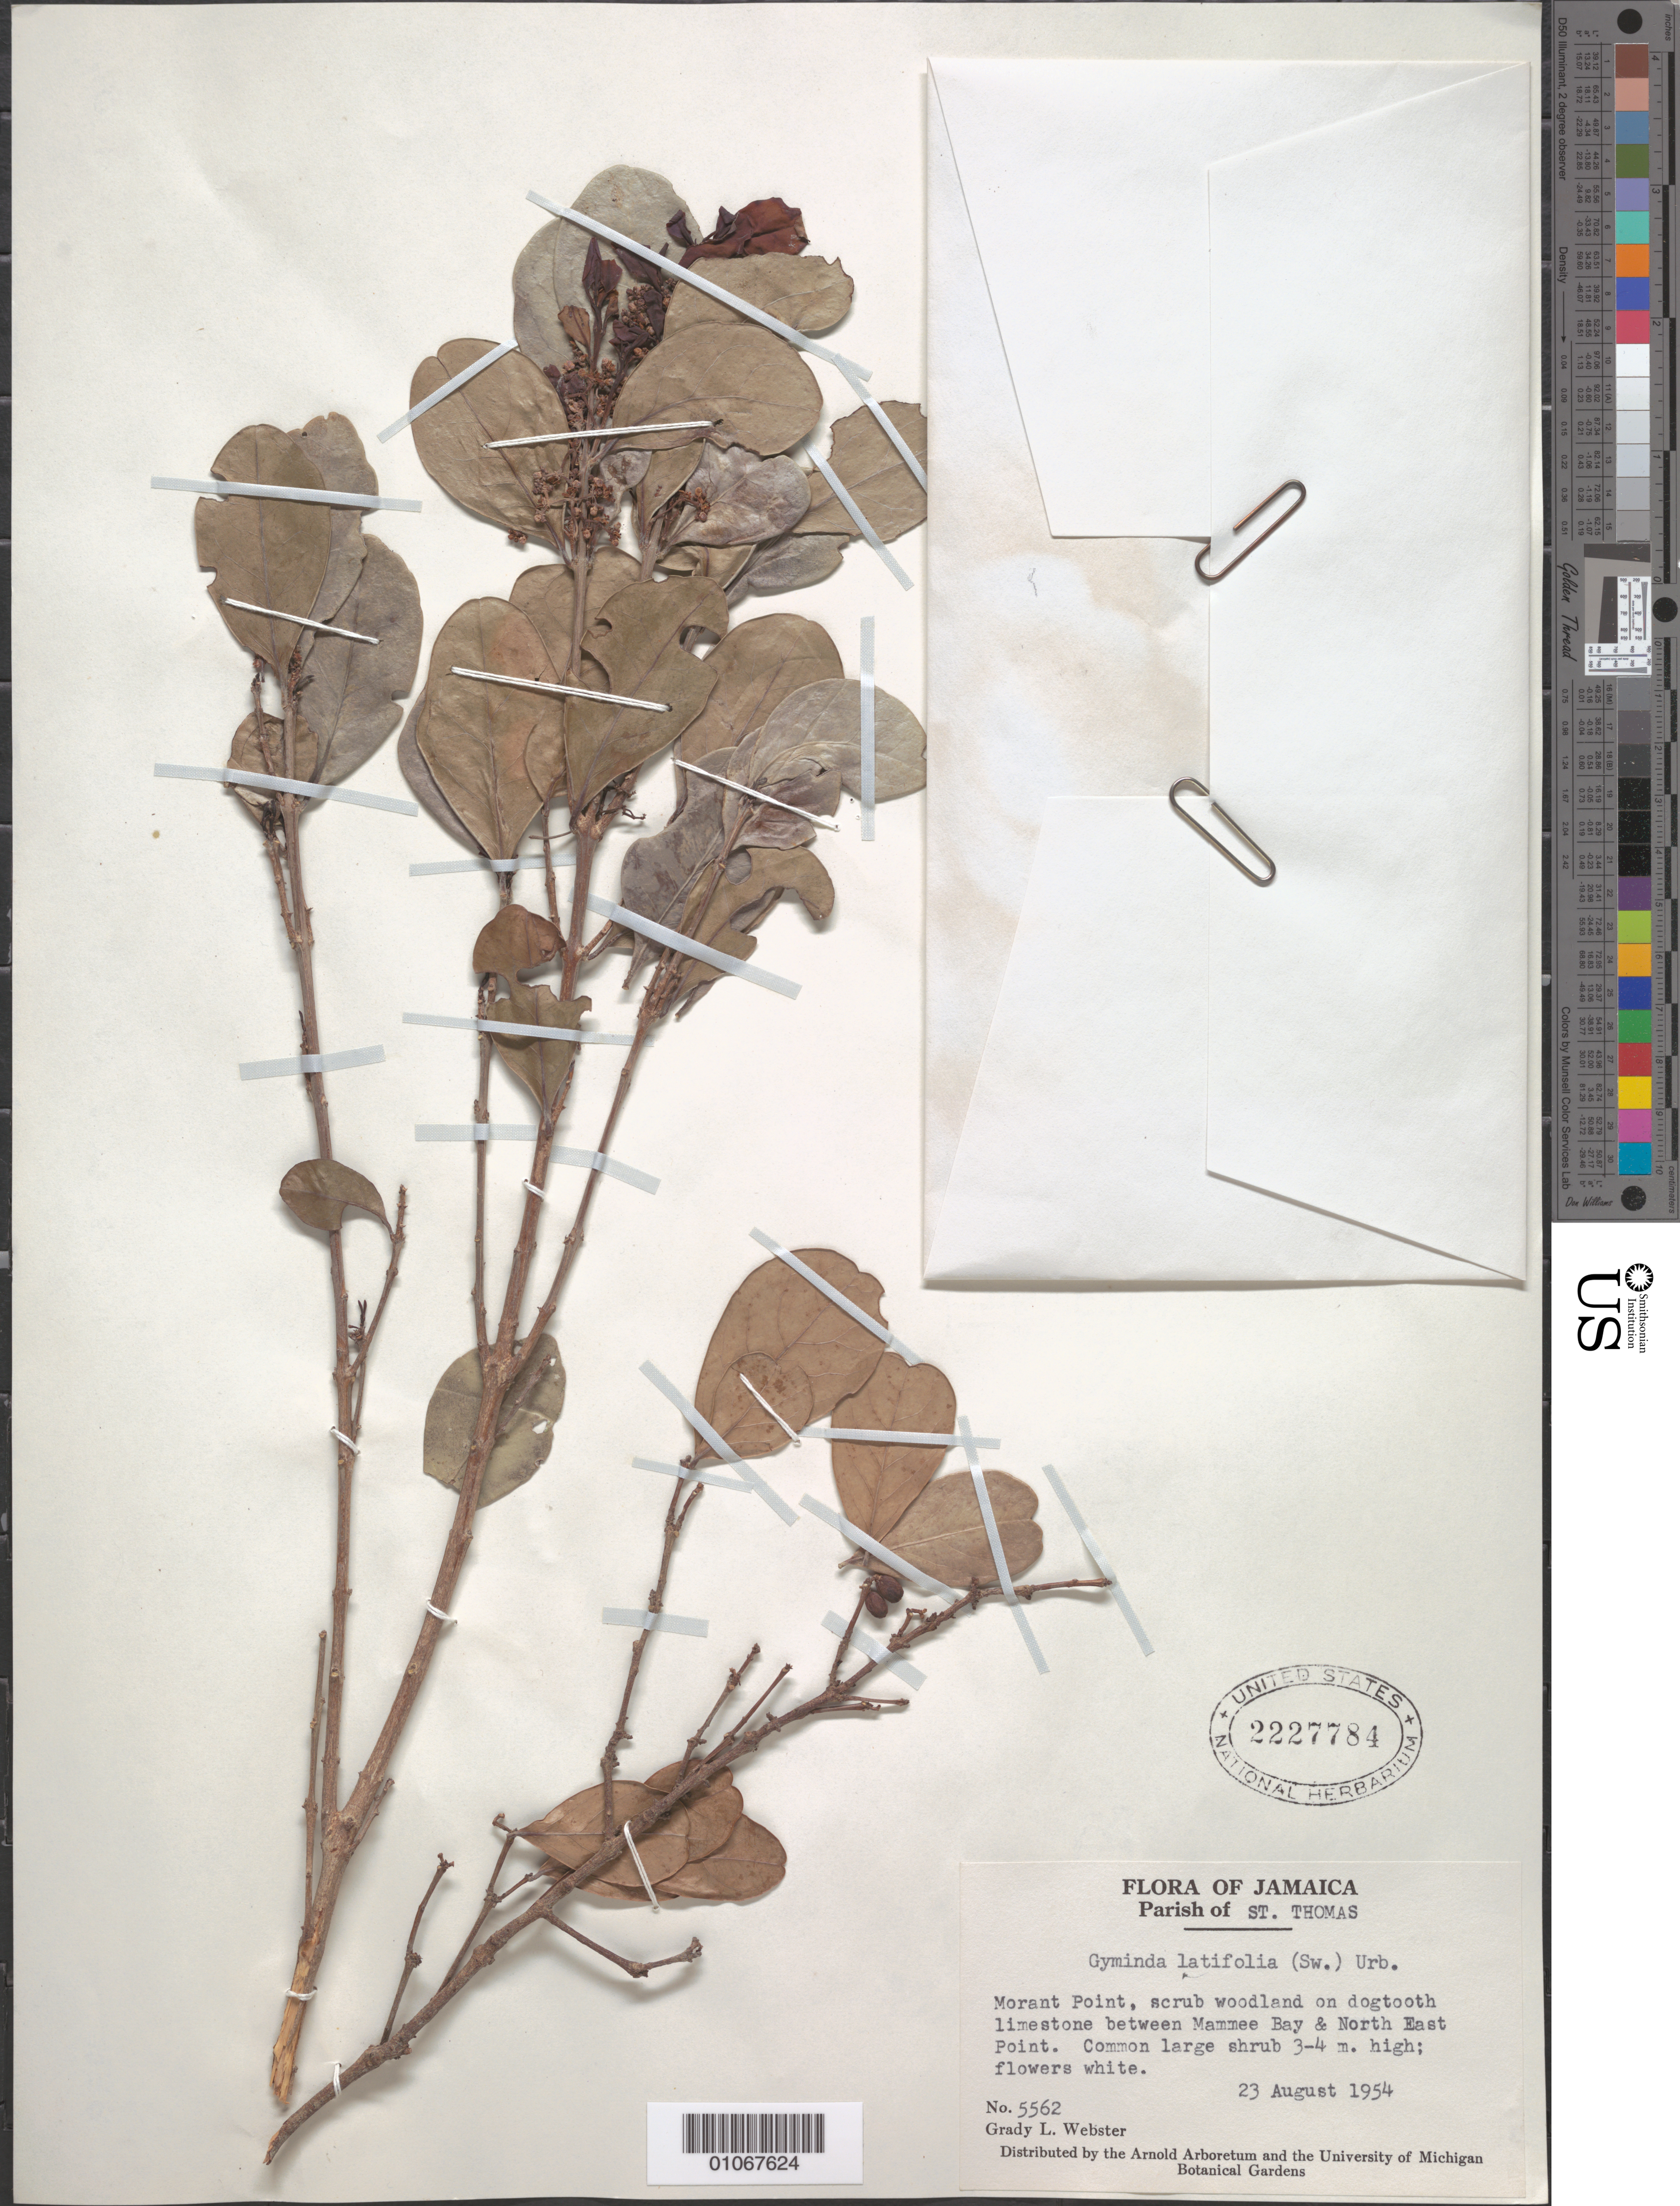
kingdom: Plantae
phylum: Tracheophyta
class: Magnoliopsida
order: Celastrales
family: Celastraceae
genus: Gyminda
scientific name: Gyminda latifolia subsp. latifolia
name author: (Sw.) Urb.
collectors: G. L. Webster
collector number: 5562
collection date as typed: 23 Aug 1954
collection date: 1954-08-23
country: Jamaica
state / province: Saint Thomas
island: Jamaica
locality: Morant point. Scrub woodland on dogtooth limestone between Mamme Bay and Northeast point.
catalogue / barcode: US 2227784